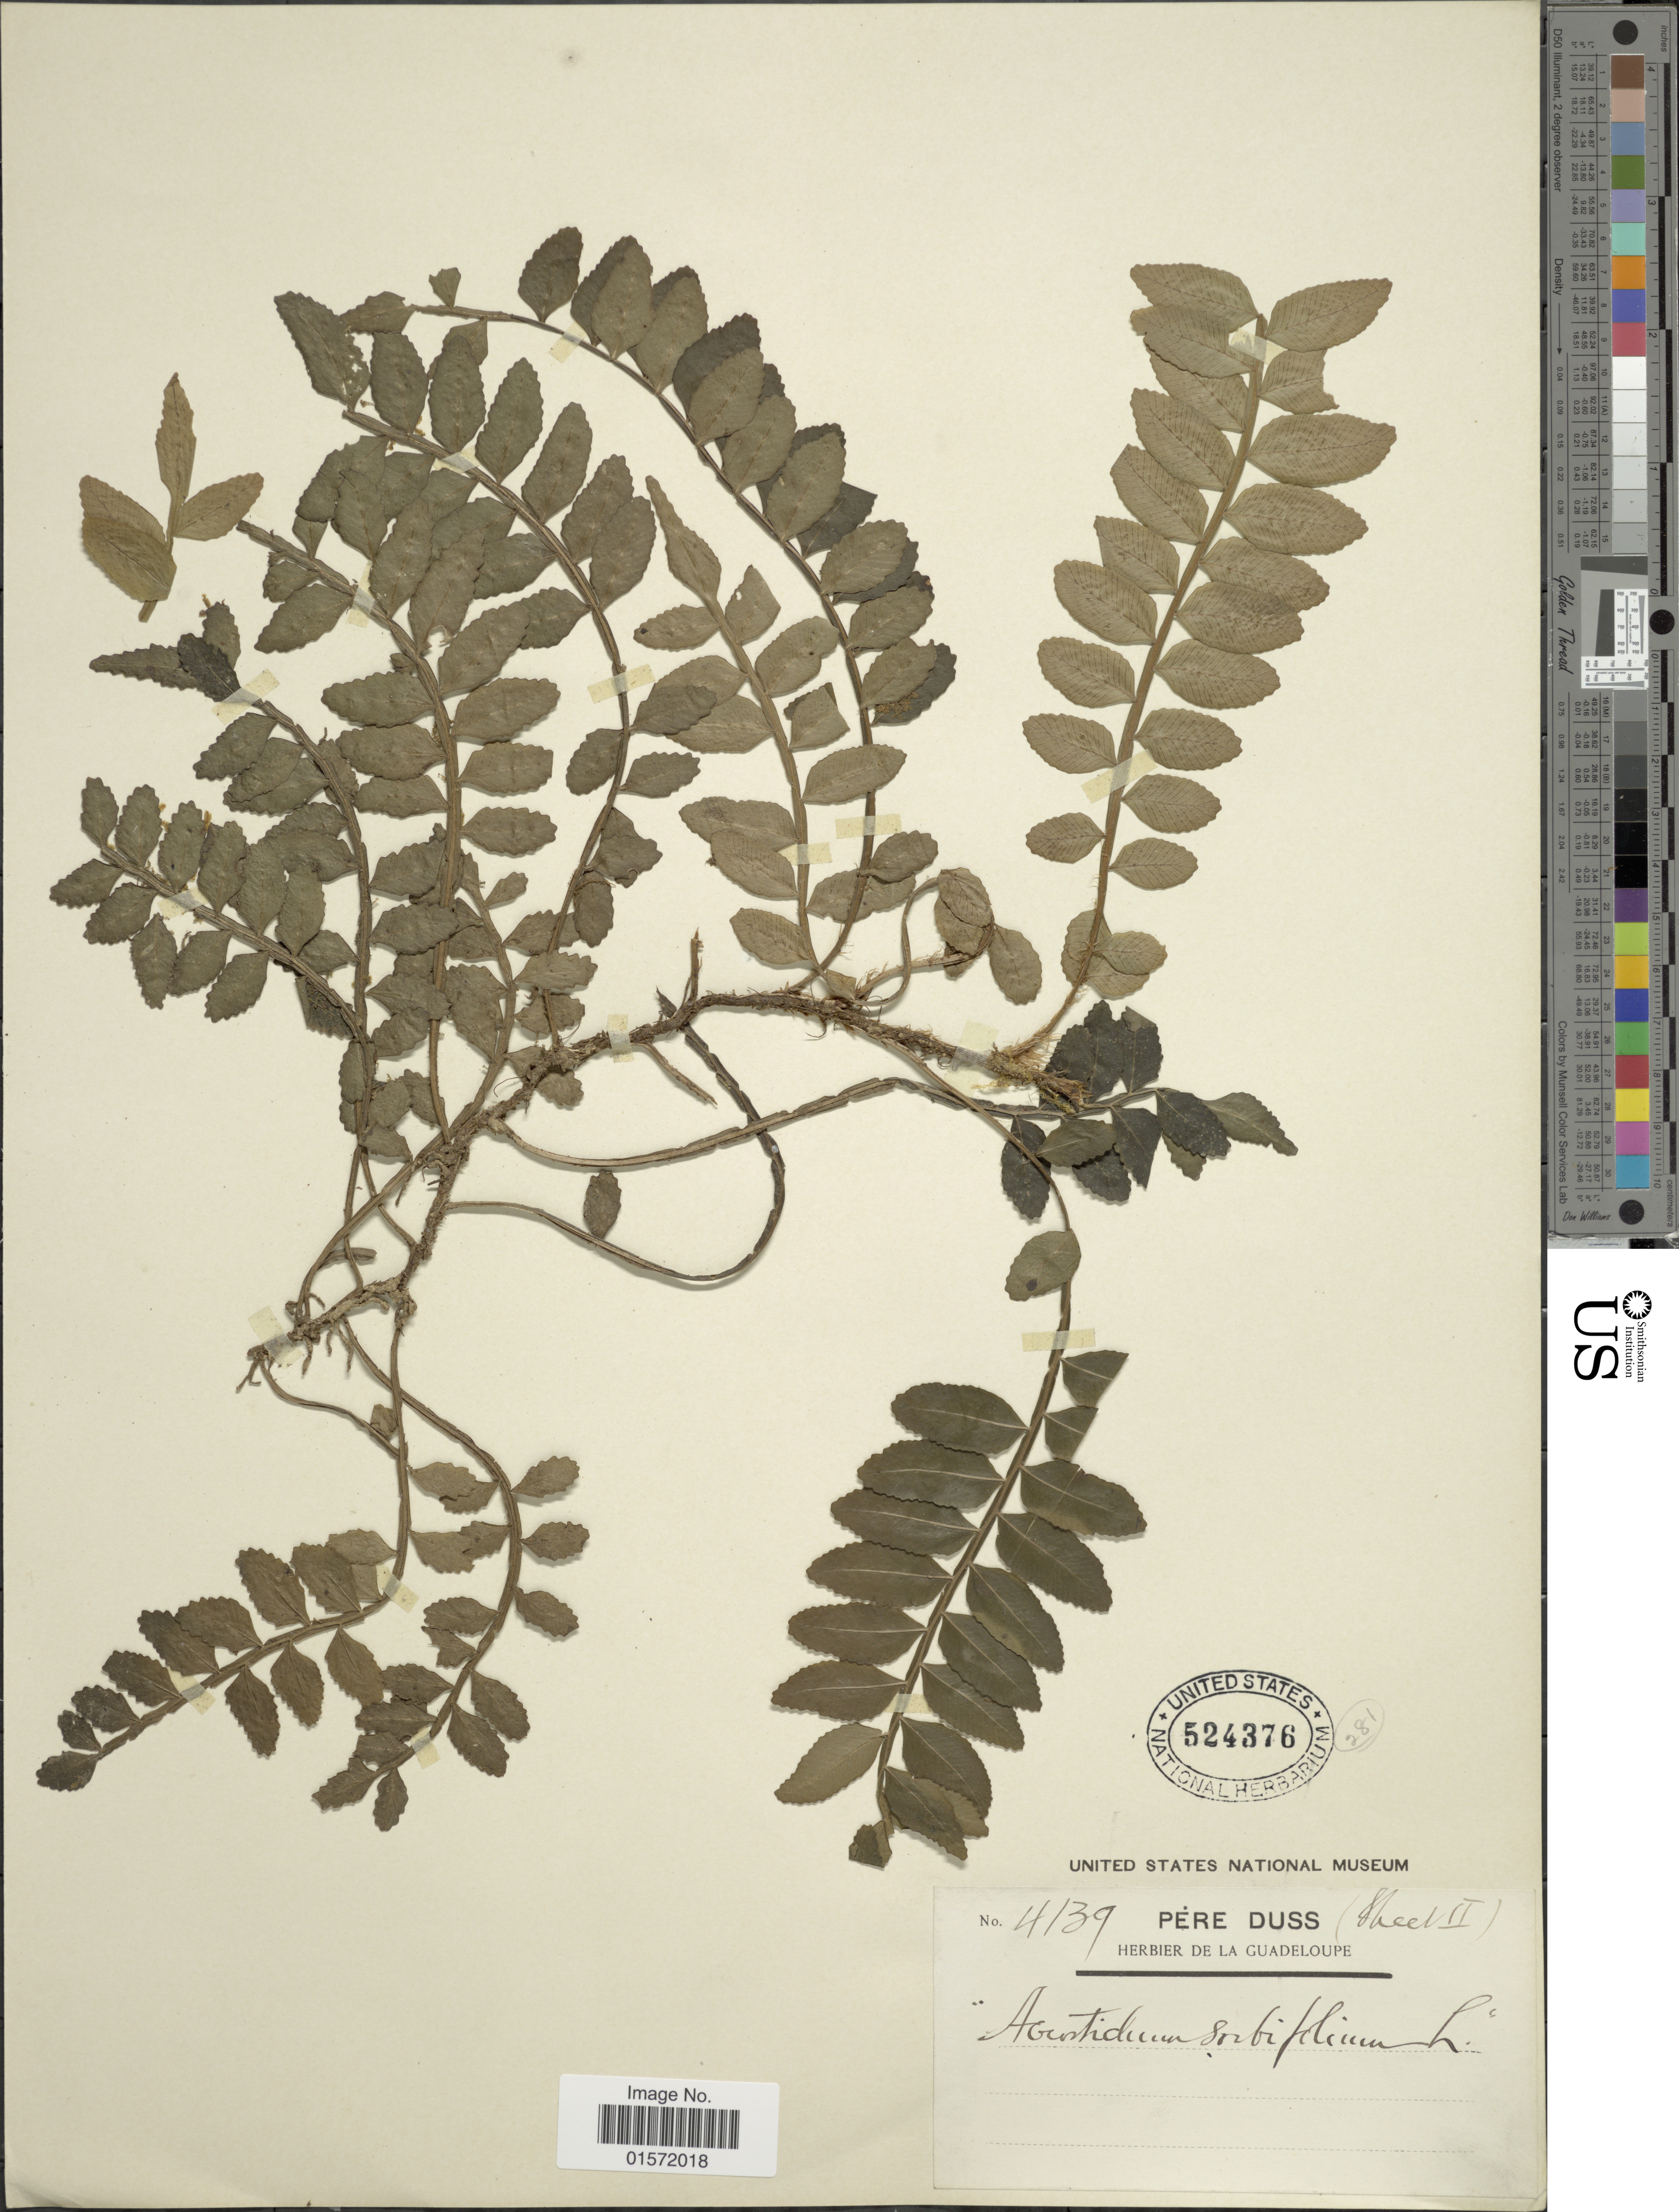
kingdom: Plantae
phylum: Tracheophyta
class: Polypodiopsida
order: Polypodiales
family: Lomariopsidaceae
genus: Lomariopsis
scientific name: Lomariopsis sorbifolia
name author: (L.) Fée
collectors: Père Duss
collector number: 4139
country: Guadeloupe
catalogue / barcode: US 524376